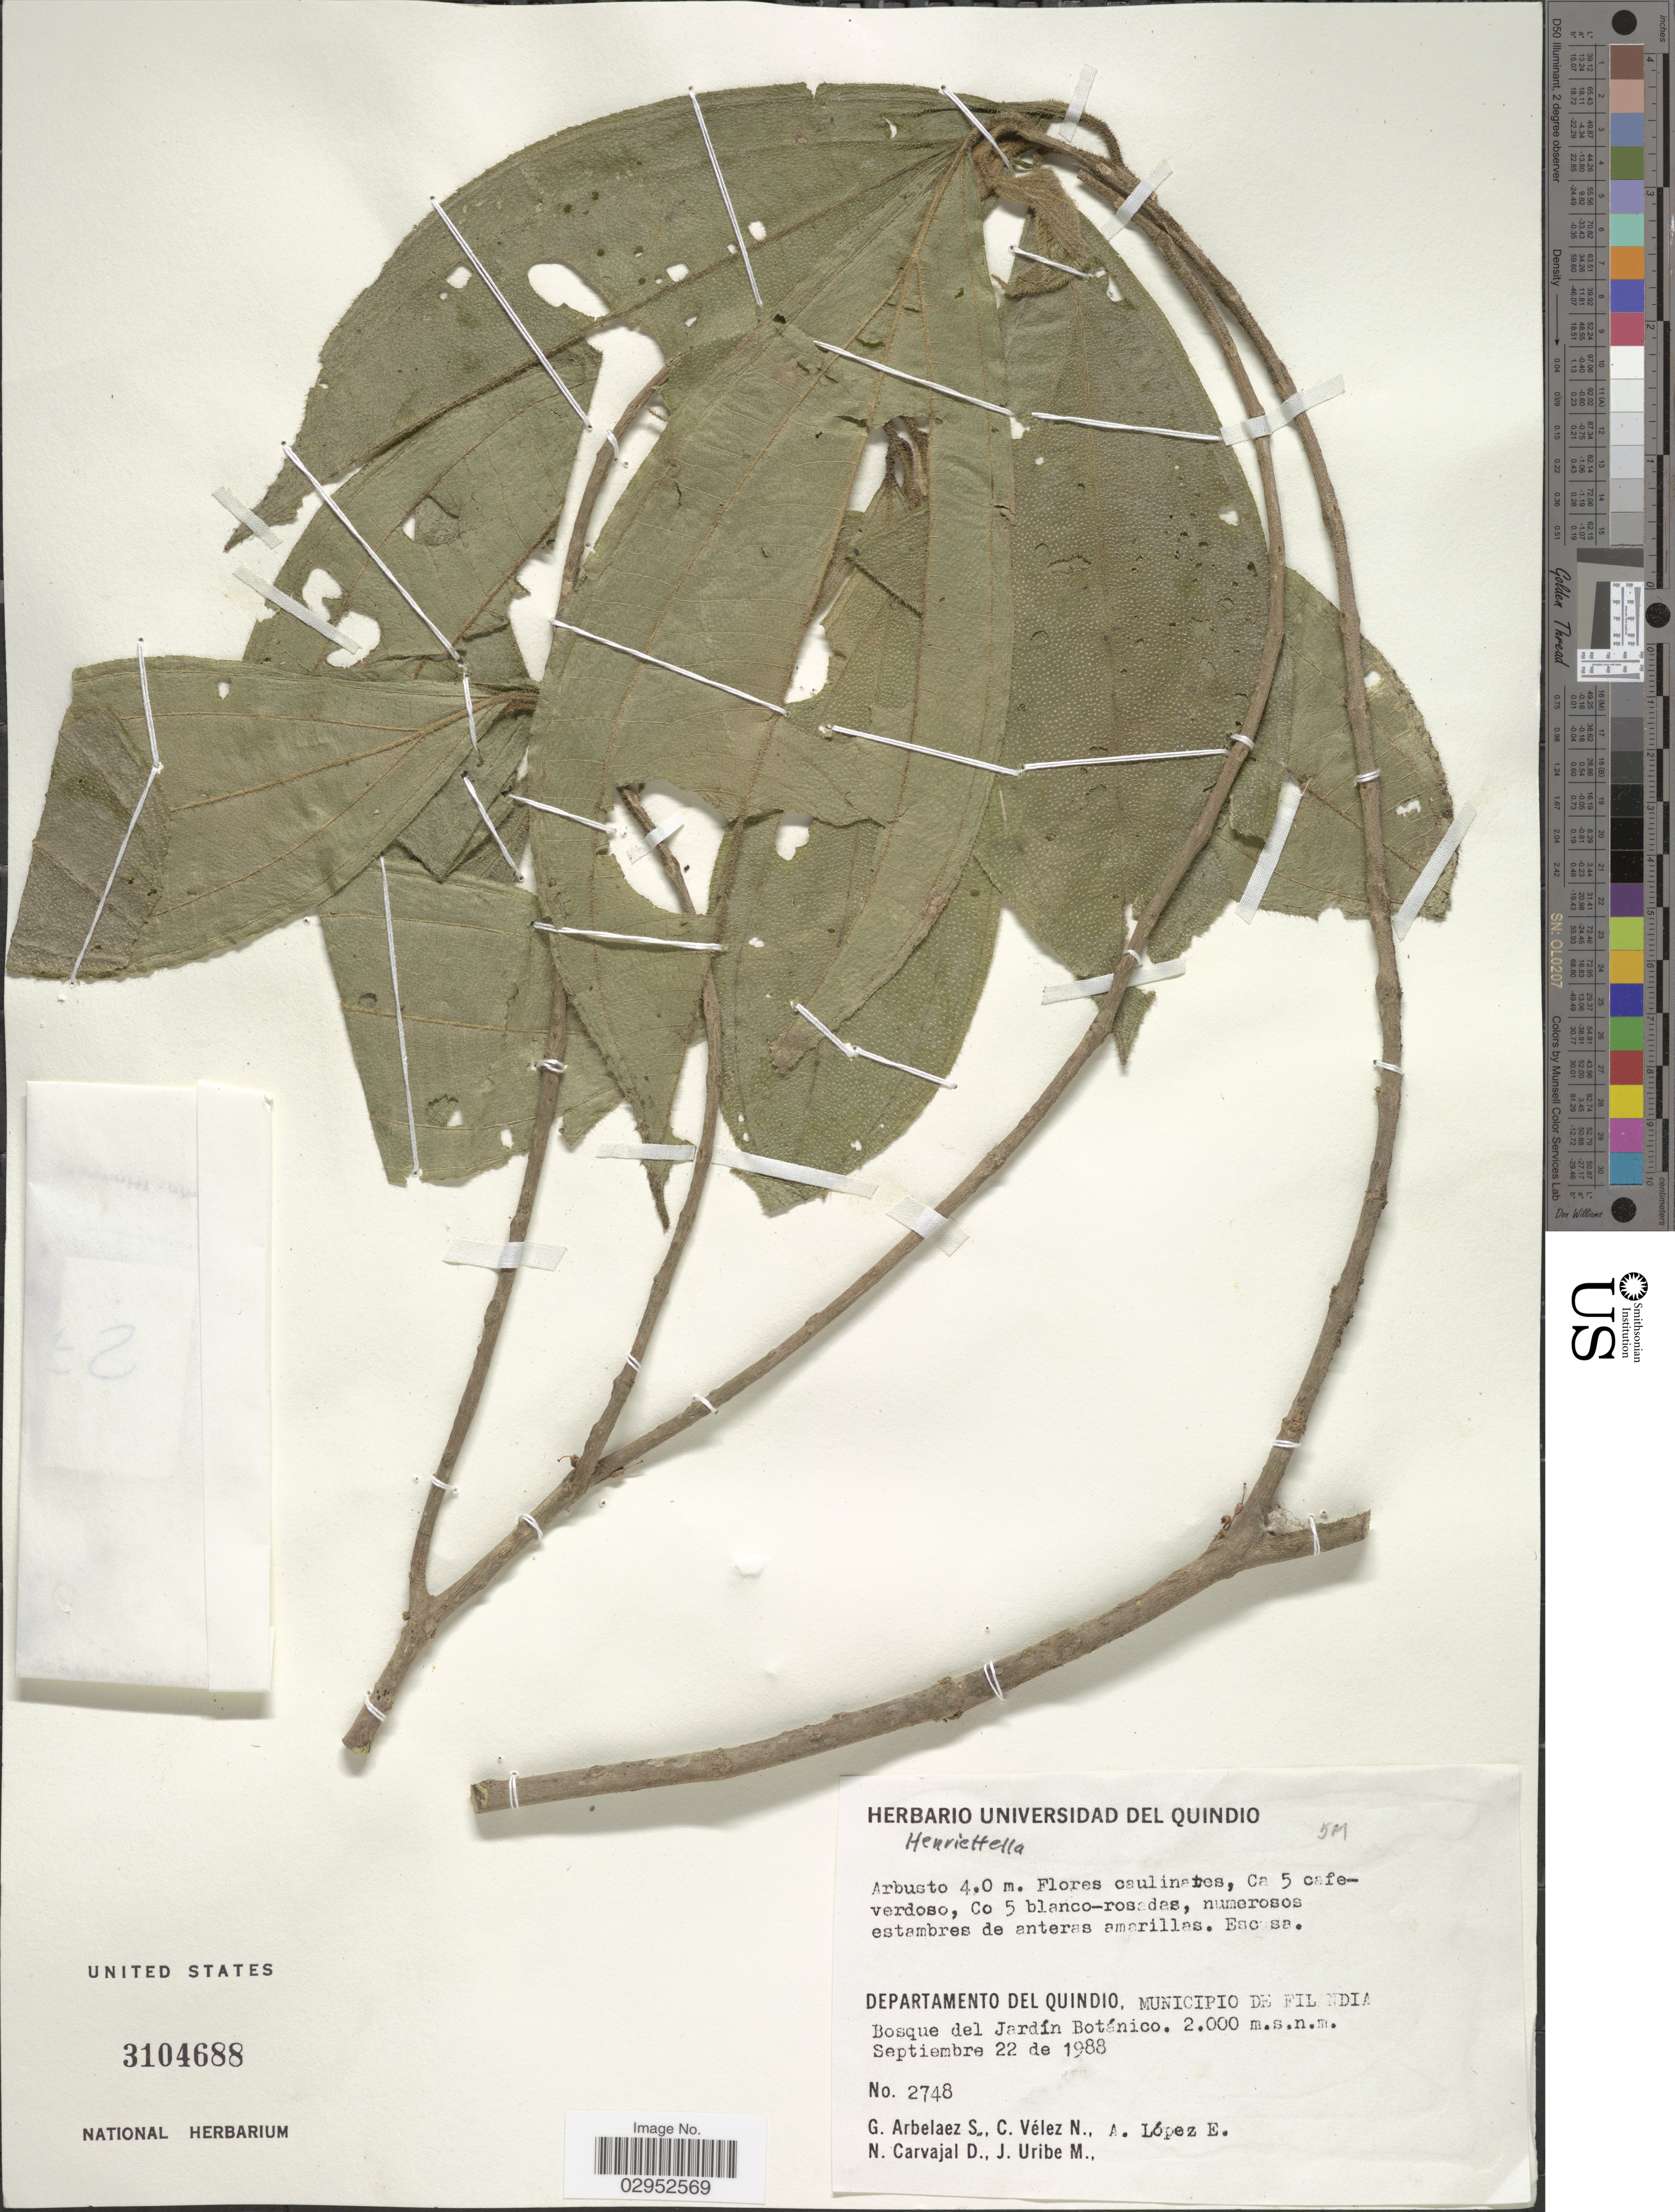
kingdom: Plantae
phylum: Tracheophyta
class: Magnoliopsida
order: Myrtales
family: Melastomataceae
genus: Henriettea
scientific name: Henriettea sp.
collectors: G. Arbelaez S., C. Vélez N., A. López E., N. Carvajal D. & J. Uribe M.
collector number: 2748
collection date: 1988-09-22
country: Colombia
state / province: Quindío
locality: Departamento del Quindio, Municipio de Filandia, Bosque del Jardín Botánico.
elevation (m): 2000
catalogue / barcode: US 3104688